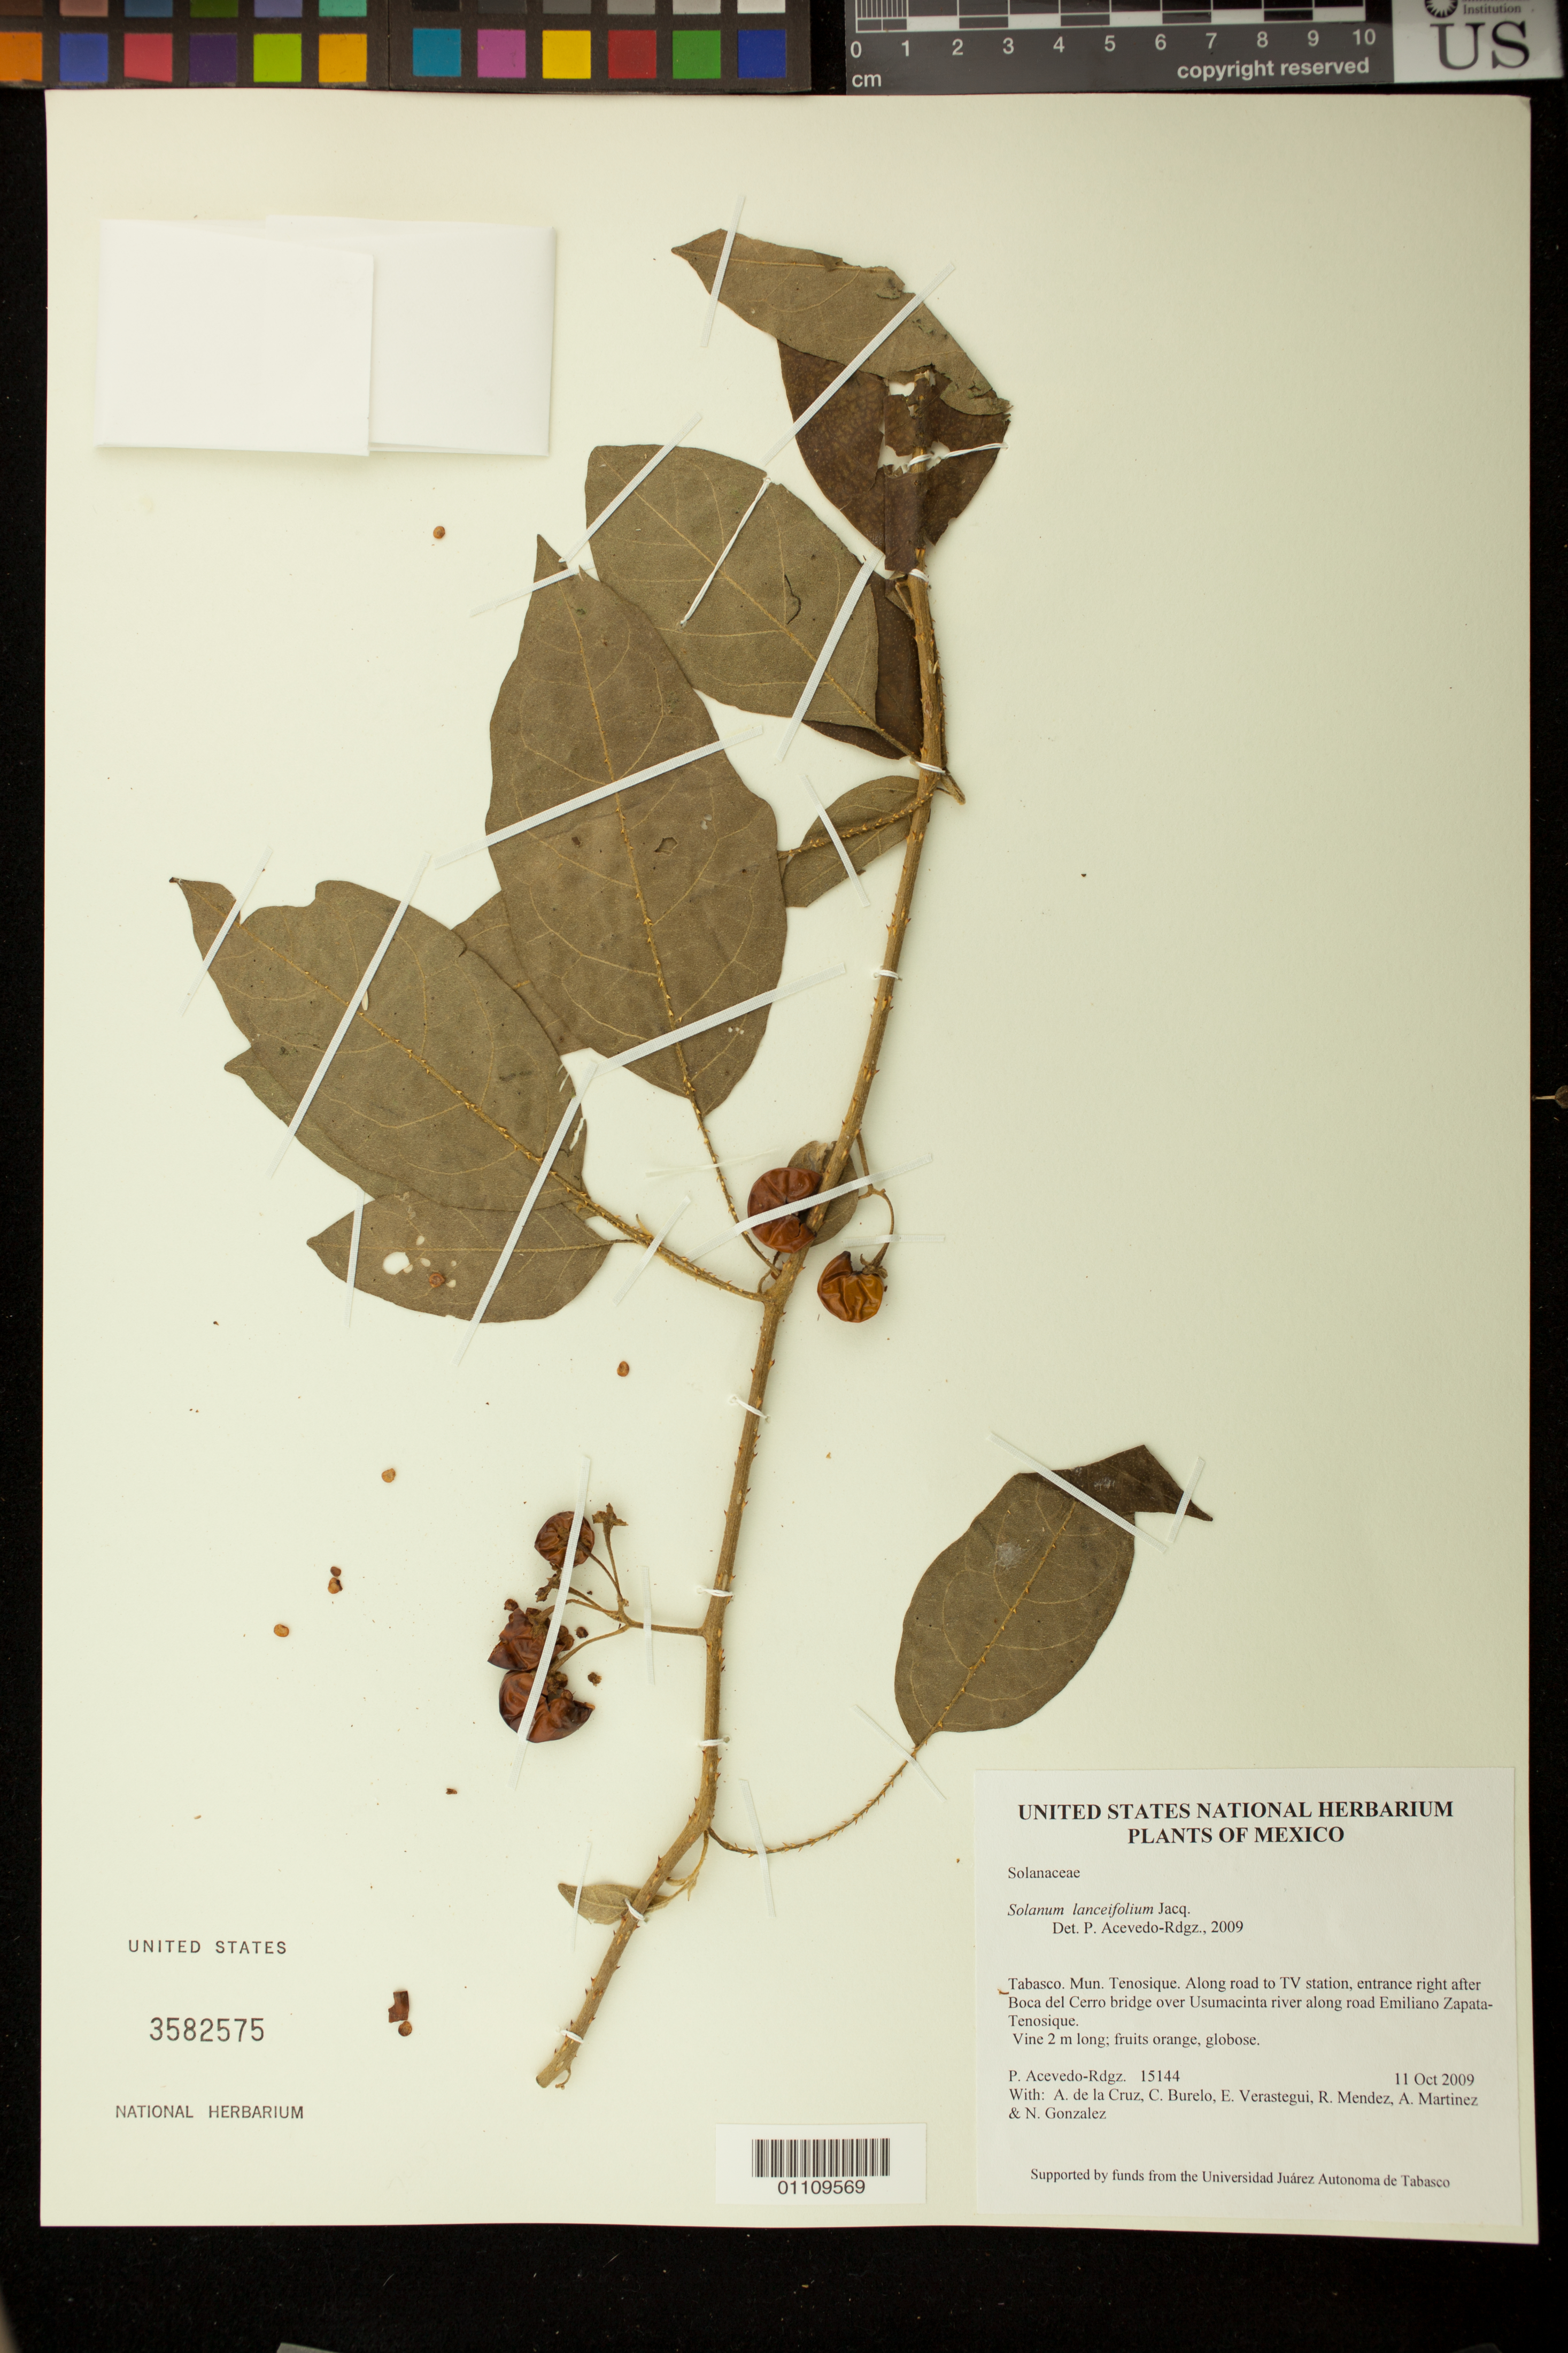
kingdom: Plantae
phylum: Tracheophyta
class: Magnoliopsida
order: Solanales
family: Solanaceae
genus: Solanum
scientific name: Solanum lanceifolium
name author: Jacq.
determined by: Acevedo-Rodríguez, P., (BOT), Smithsonian Institution - National Museum of Natural History (UNITED STATES)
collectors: P. Acevedo-Rodr., A. de la Cruz, C. Burelo, E. Verastegui, R. Mendez & A. Martinez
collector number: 15144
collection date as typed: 11 Oct 2009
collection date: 2009-10-11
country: Mexico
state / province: Tabasco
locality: Mun. Tenosique. Along road to TV station, entrance right after Boca del Cerro bridge over Usumacinta river along road Emiliano Zapata-Tenosique.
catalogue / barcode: US 3582575